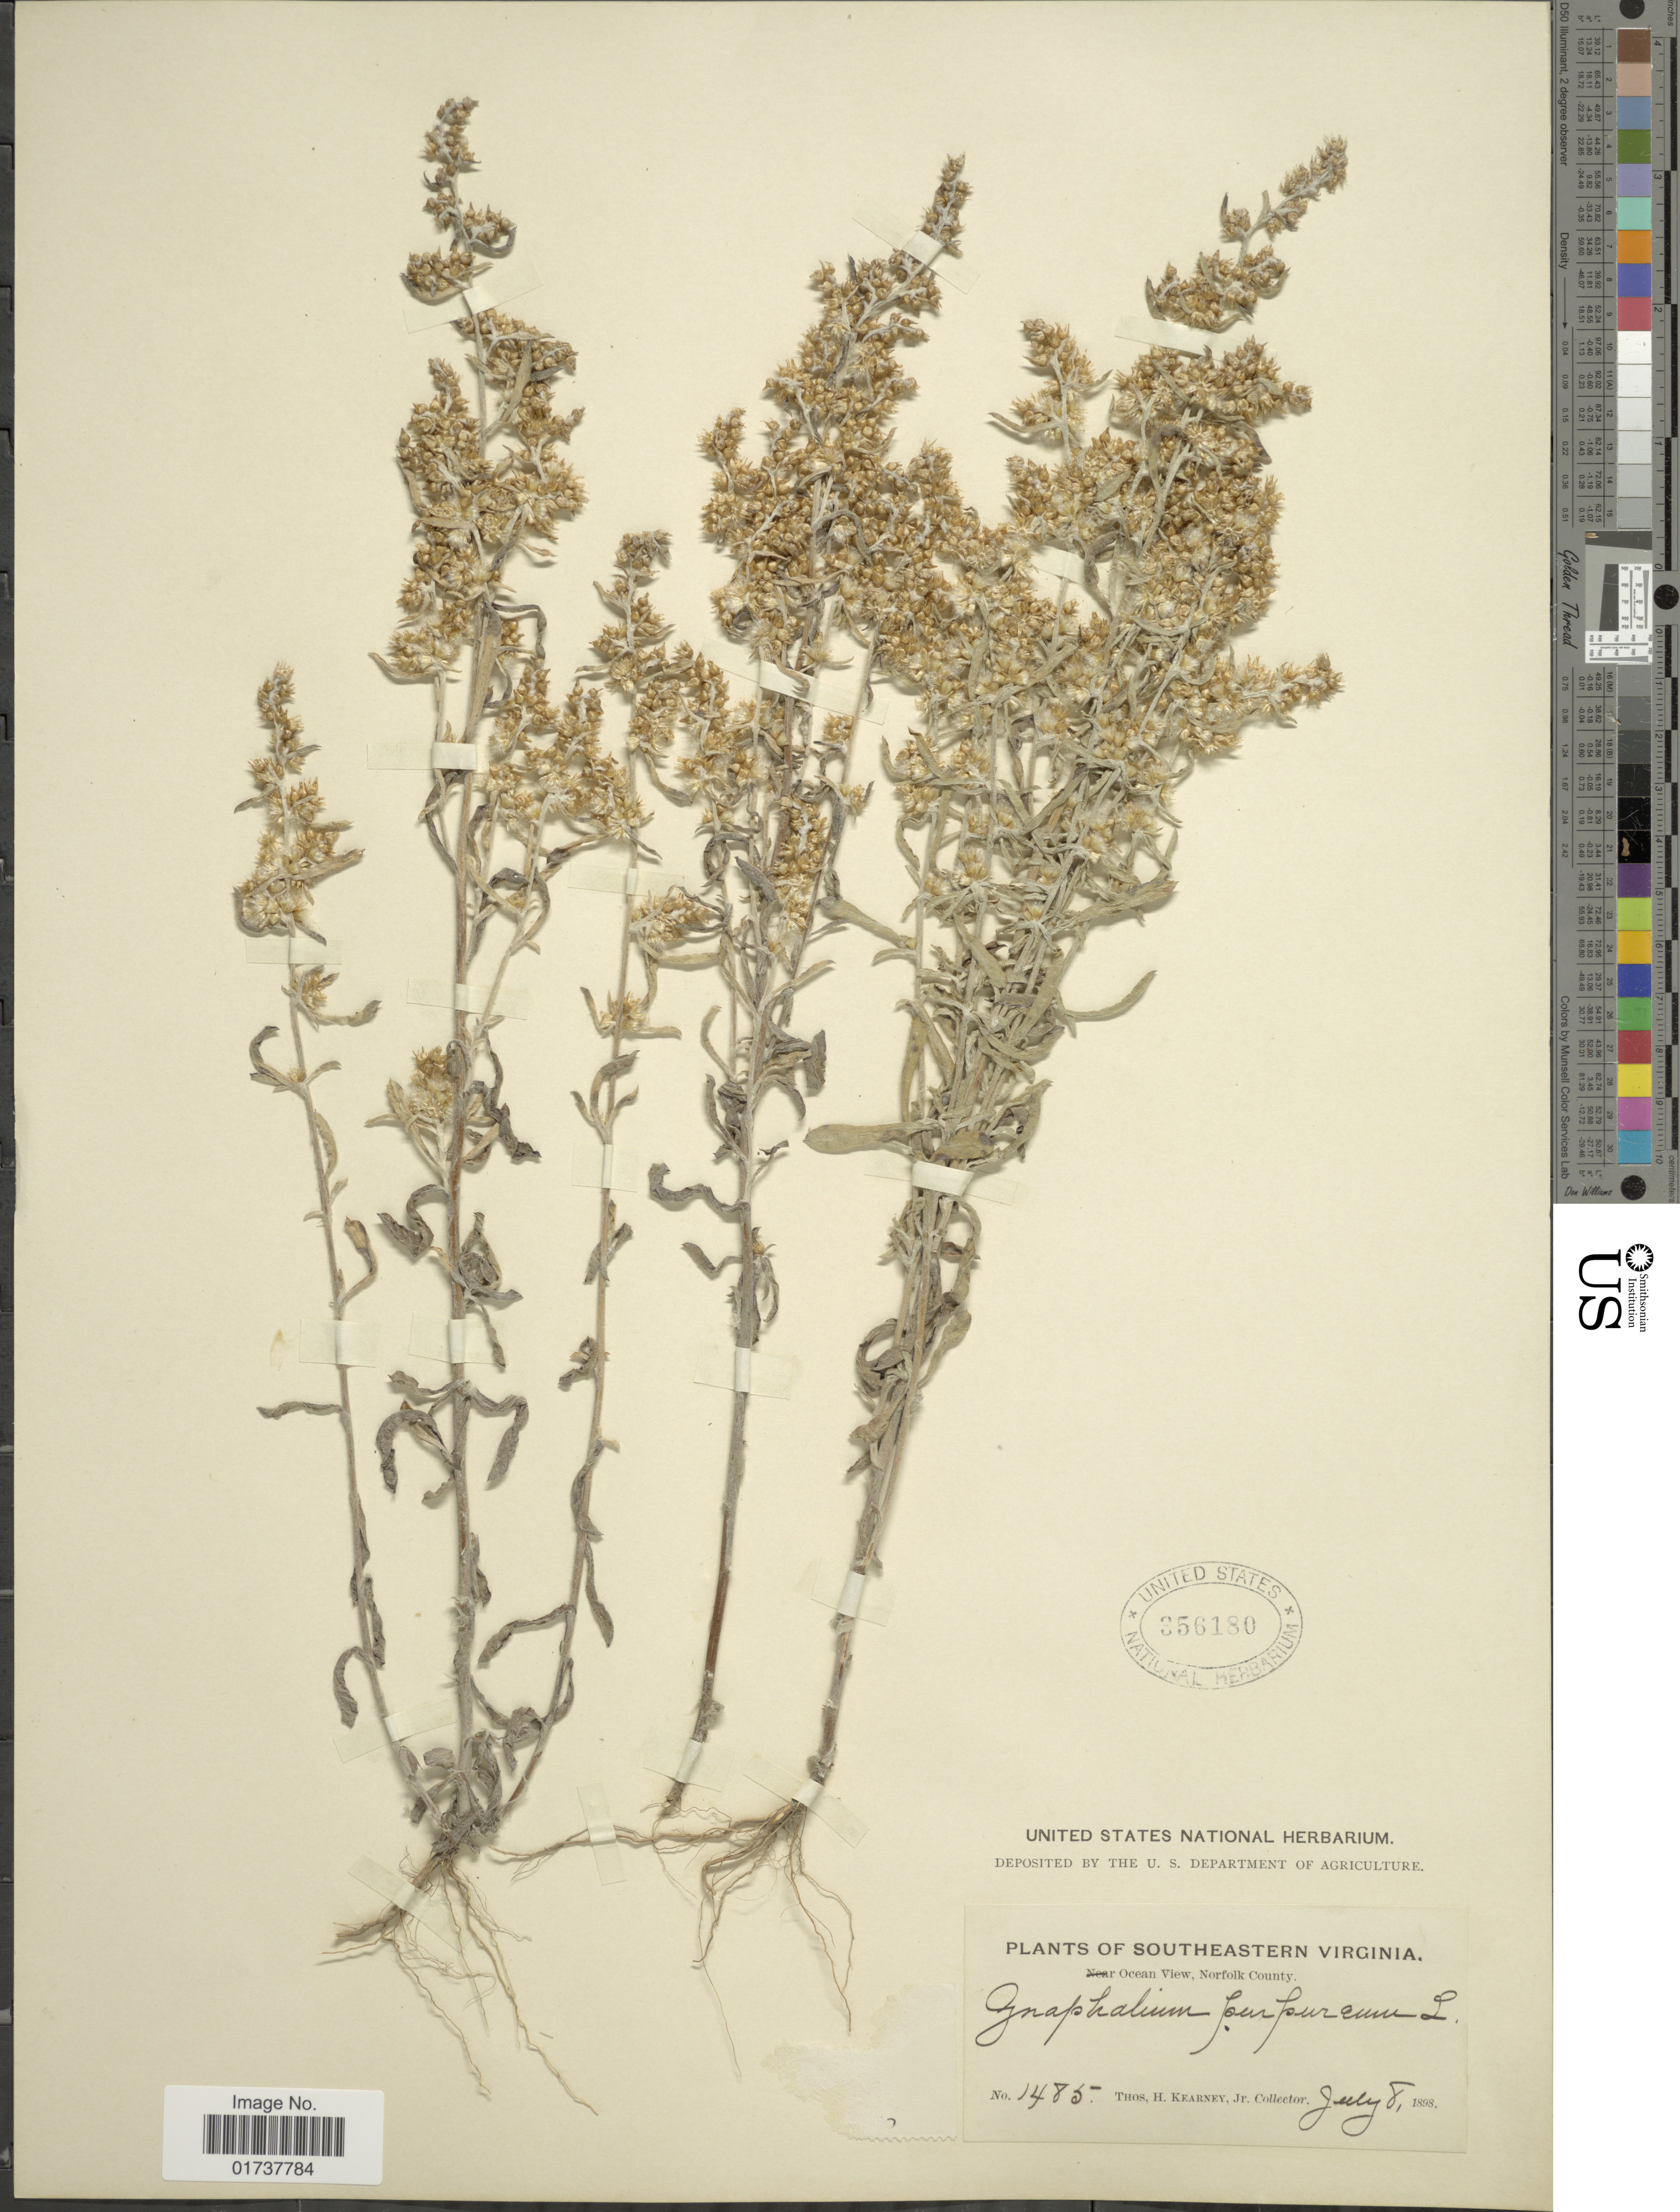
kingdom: Plantae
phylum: Tracheophyta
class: Magnoliopsida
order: Asterales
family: Asteraceae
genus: Gamochaeta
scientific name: Gamochaeta claviceps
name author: (Fernald) Cabrera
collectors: T. H. Kearney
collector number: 1485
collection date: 1898-07-08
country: United States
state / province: Virginia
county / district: City of Norfolk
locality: Southeastern Virginia, Ocean View, Norfolk County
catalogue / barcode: US 356180